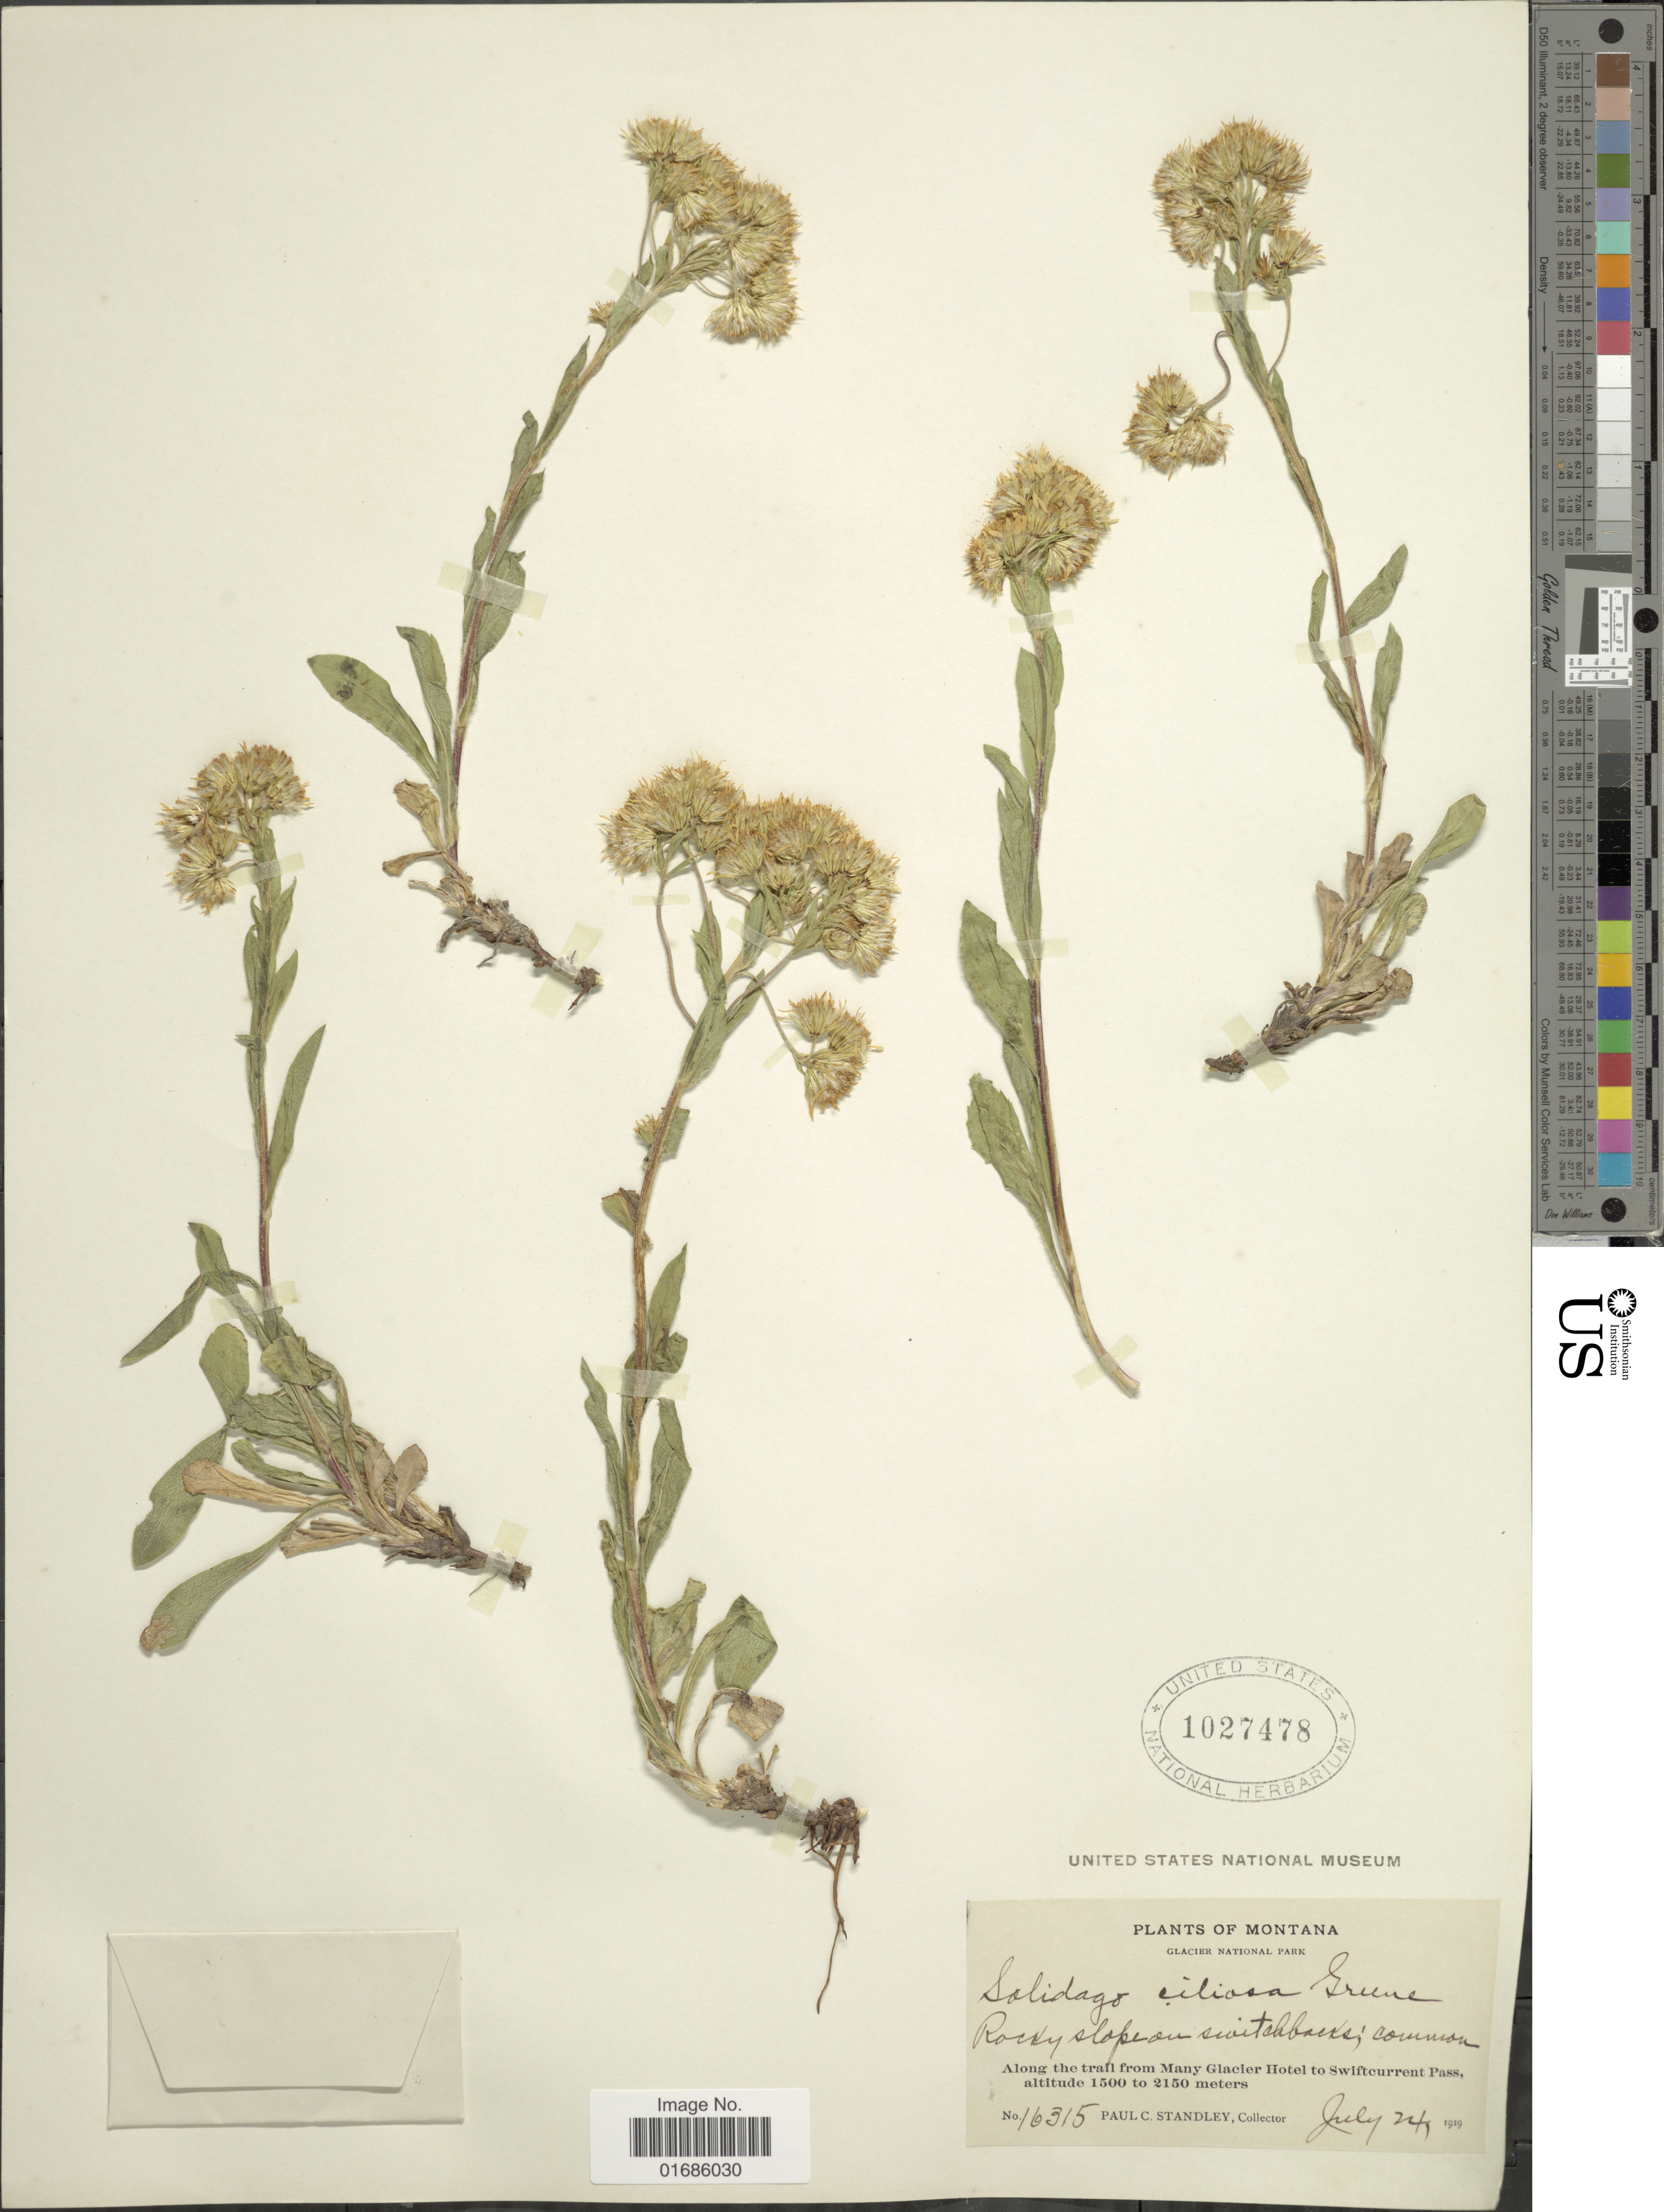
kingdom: Plantae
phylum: Tracheophyta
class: Magnoliopsida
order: Asterales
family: Asteraceae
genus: Solidago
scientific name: Solidago ciliosa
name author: Greene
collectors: P. C. Standley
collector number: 16315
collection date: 1919-07-24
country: United States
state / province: Montana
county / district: Glacier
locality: Glacier National Park, along the trail from Many Glacier Hotel to Swiftcurrent Pass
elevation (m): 1500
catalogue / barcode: US 1027478